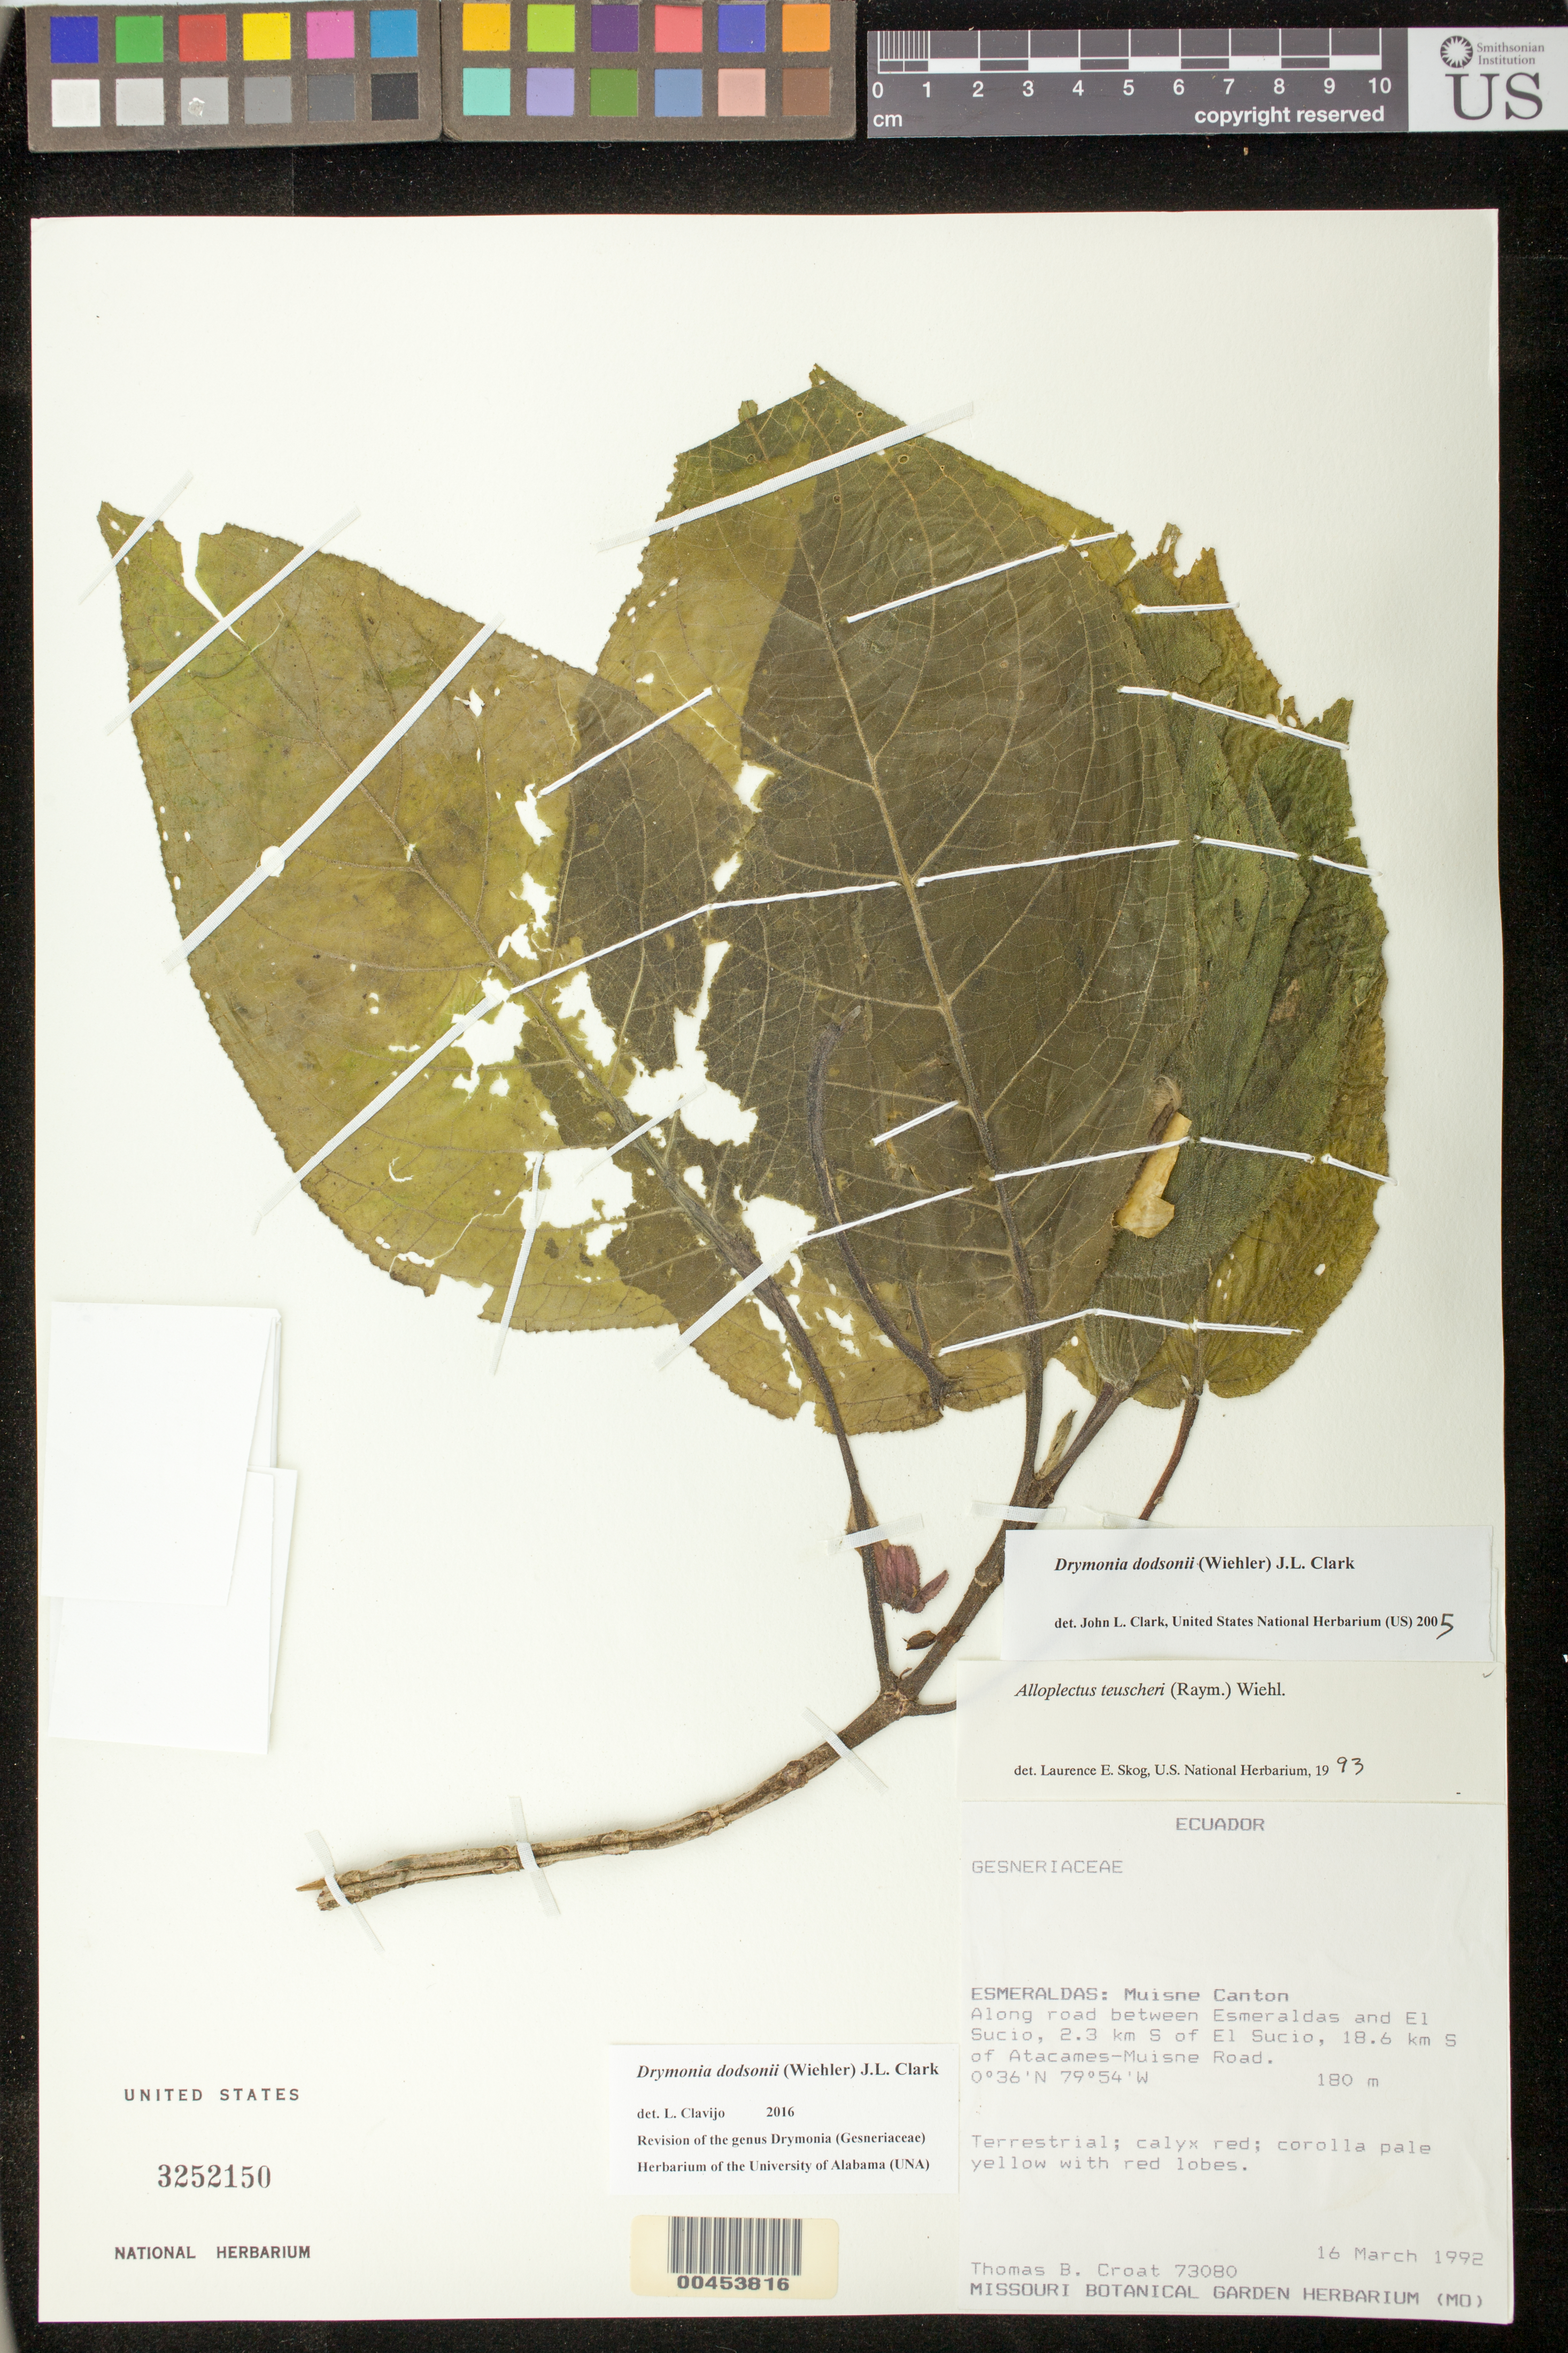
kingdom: Plantae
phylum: Tracheophyta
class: Magnoliopsida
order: Lamiales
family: Gesneriaceae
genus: Drymonia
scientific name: Drymonia dodsonii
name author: (Wiehler) J.L. Clark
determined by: Clark, J. L., (SEL), The Marie Selby Botanical Garden (UNITED STATES)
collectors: T. B. Croat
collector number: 73080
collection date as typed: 16 Mar 1992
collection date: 1992-03-16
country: Ecuador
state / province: Esmeraldas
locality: Muisne Canton, along road between Esmeraldas and El Sucio, 2.3 km S ofEl Sucio, 18.6 km S of Atacames-Muisne Road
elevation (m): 180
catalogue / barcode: US 3252150